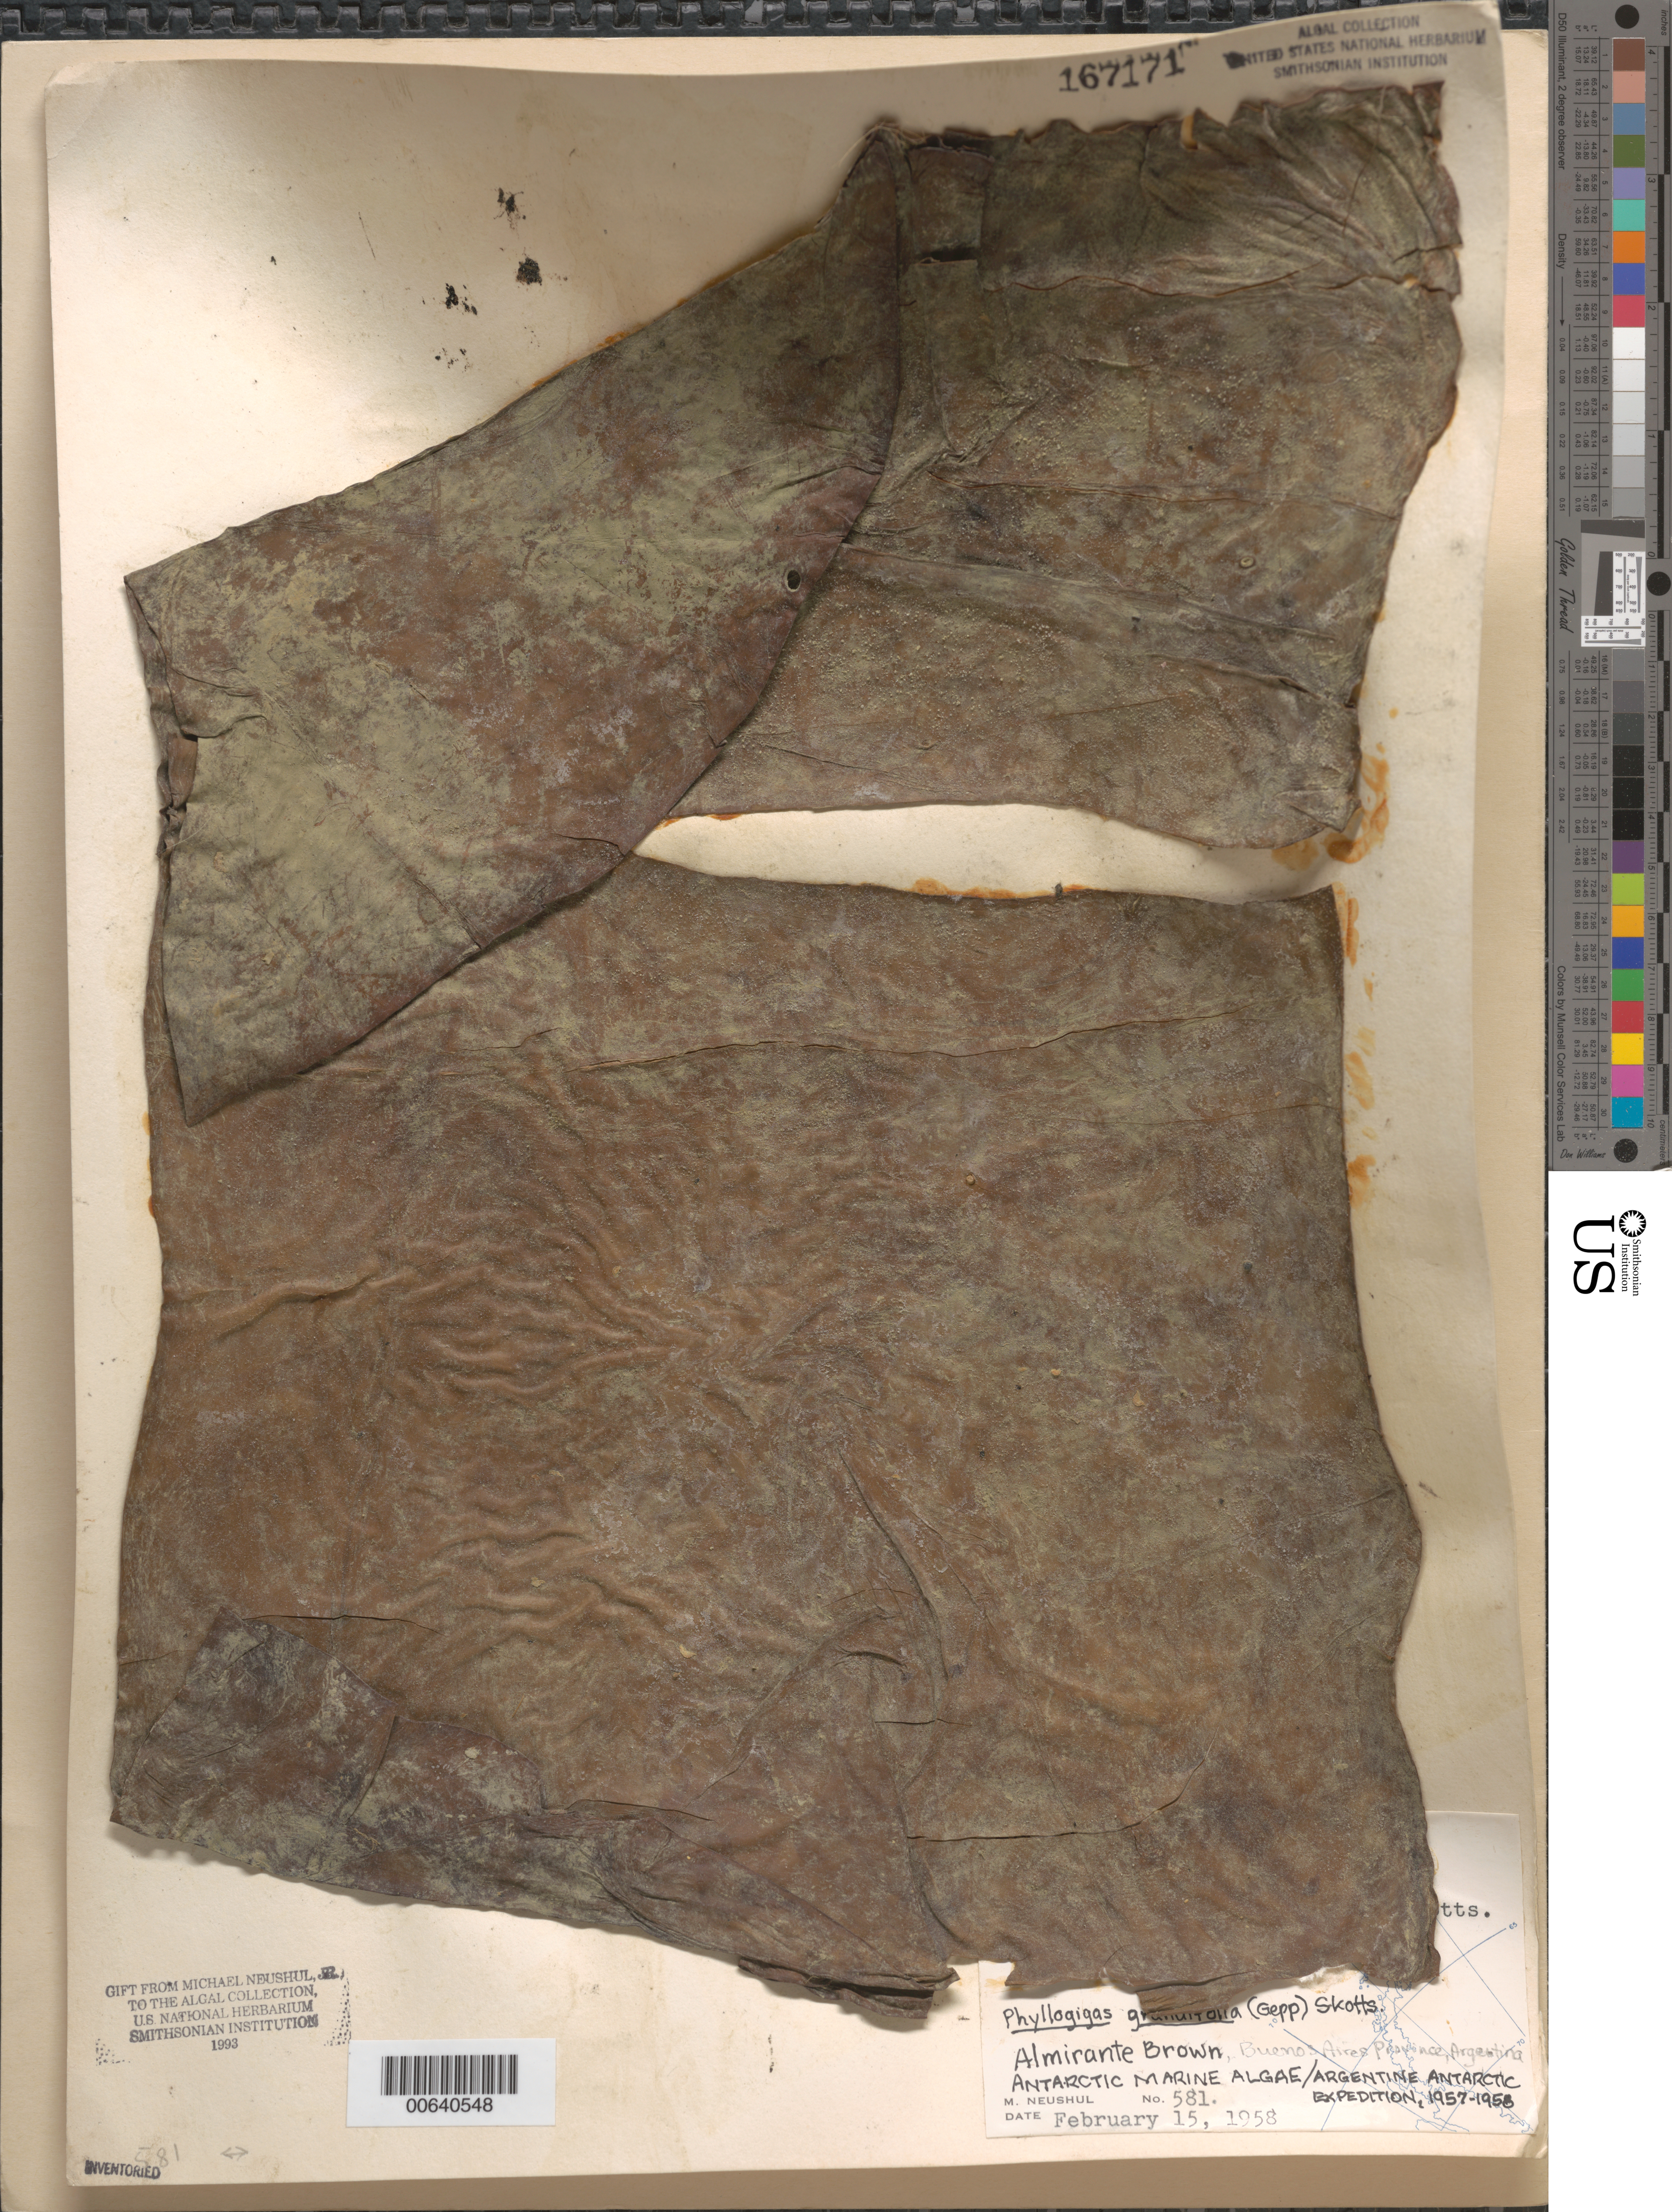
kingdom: Chromista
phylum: Ochrophyta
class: Phaeophyceae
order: Desmarestiales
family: Desmarestiaceae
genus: Himantothallus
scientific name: Himantothallus grandifolius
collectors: M. Neushul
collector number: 581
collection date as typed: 15 Feb 1958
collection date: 1958-02-15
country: Argentina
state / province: Buenos Aires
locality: Almirante Brown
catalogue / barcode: US 167171